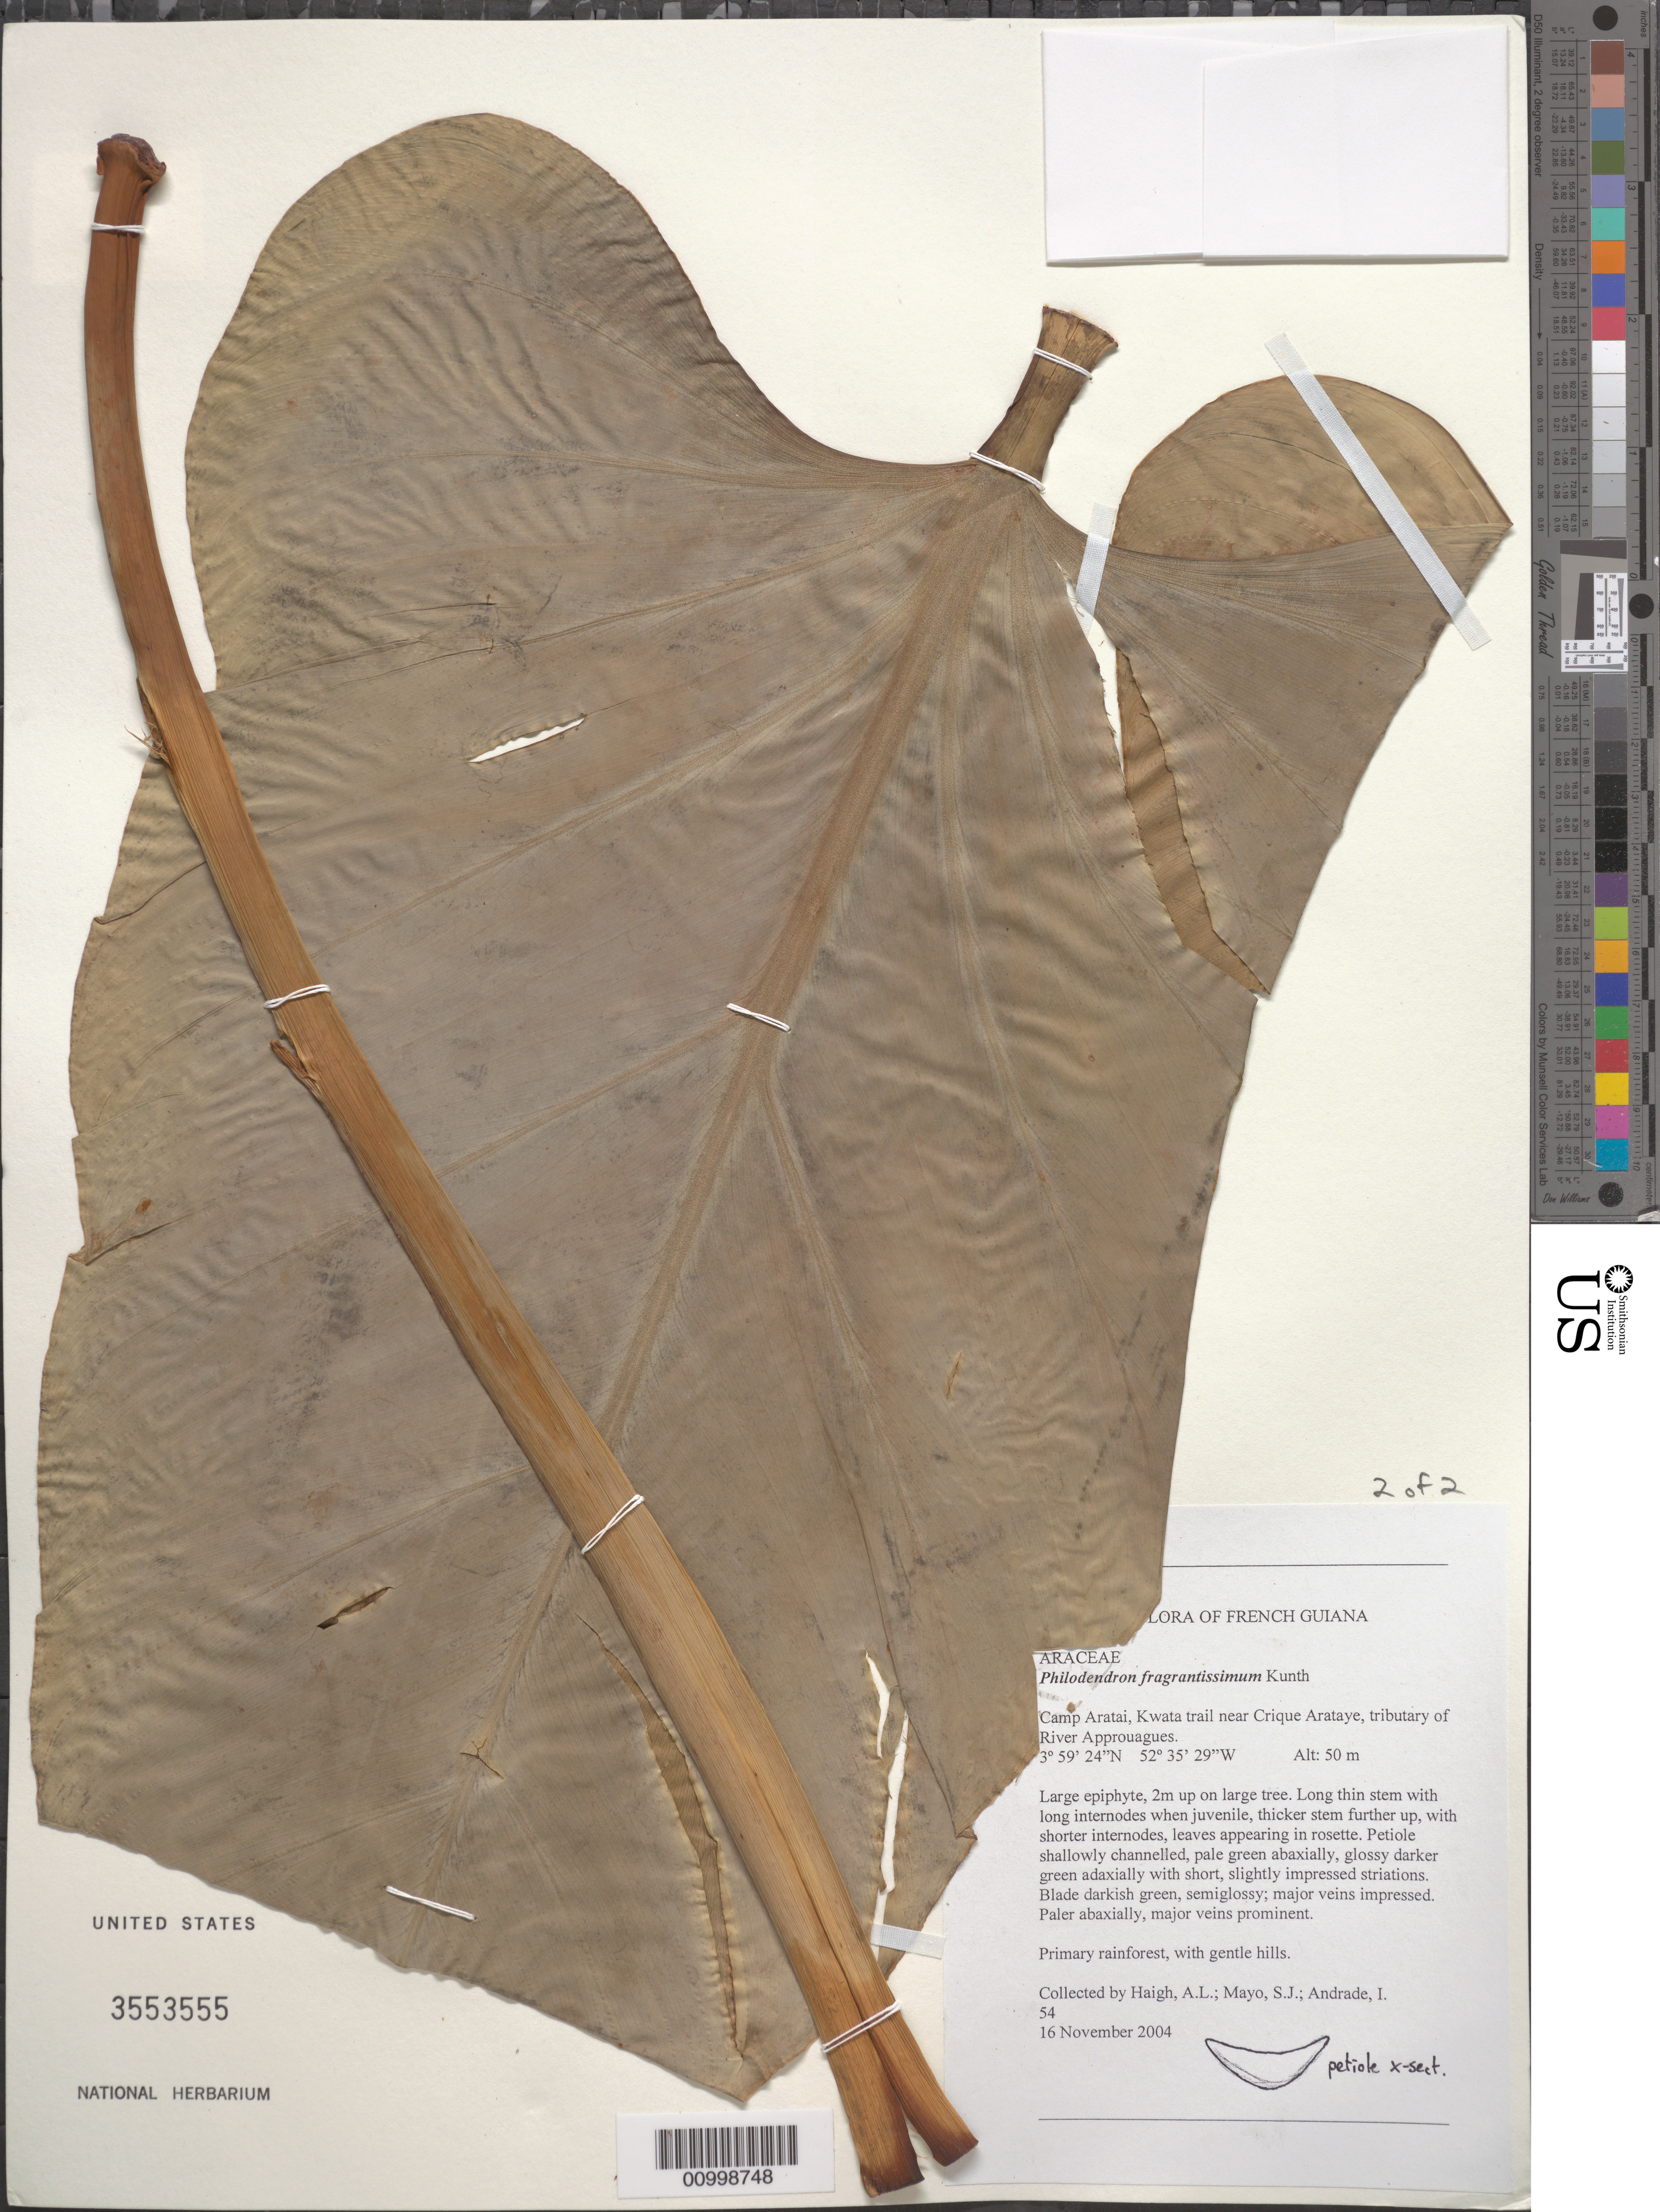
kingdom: Plantae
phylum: Tracheophyta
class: Liliopsida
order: Alismatales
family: Araceae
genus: Philodendron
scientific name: Philodendron fragrantissimum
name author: (G. Don) Kunth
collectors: A. Haigh, S. Mayo & I. Andrade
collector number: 54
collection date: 2004-11-16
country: French Guiana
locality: Camp Aratai, Kwata trail near Crique Arataye, tributary of River Approuagues.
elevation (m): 50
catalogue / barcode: US 3553555